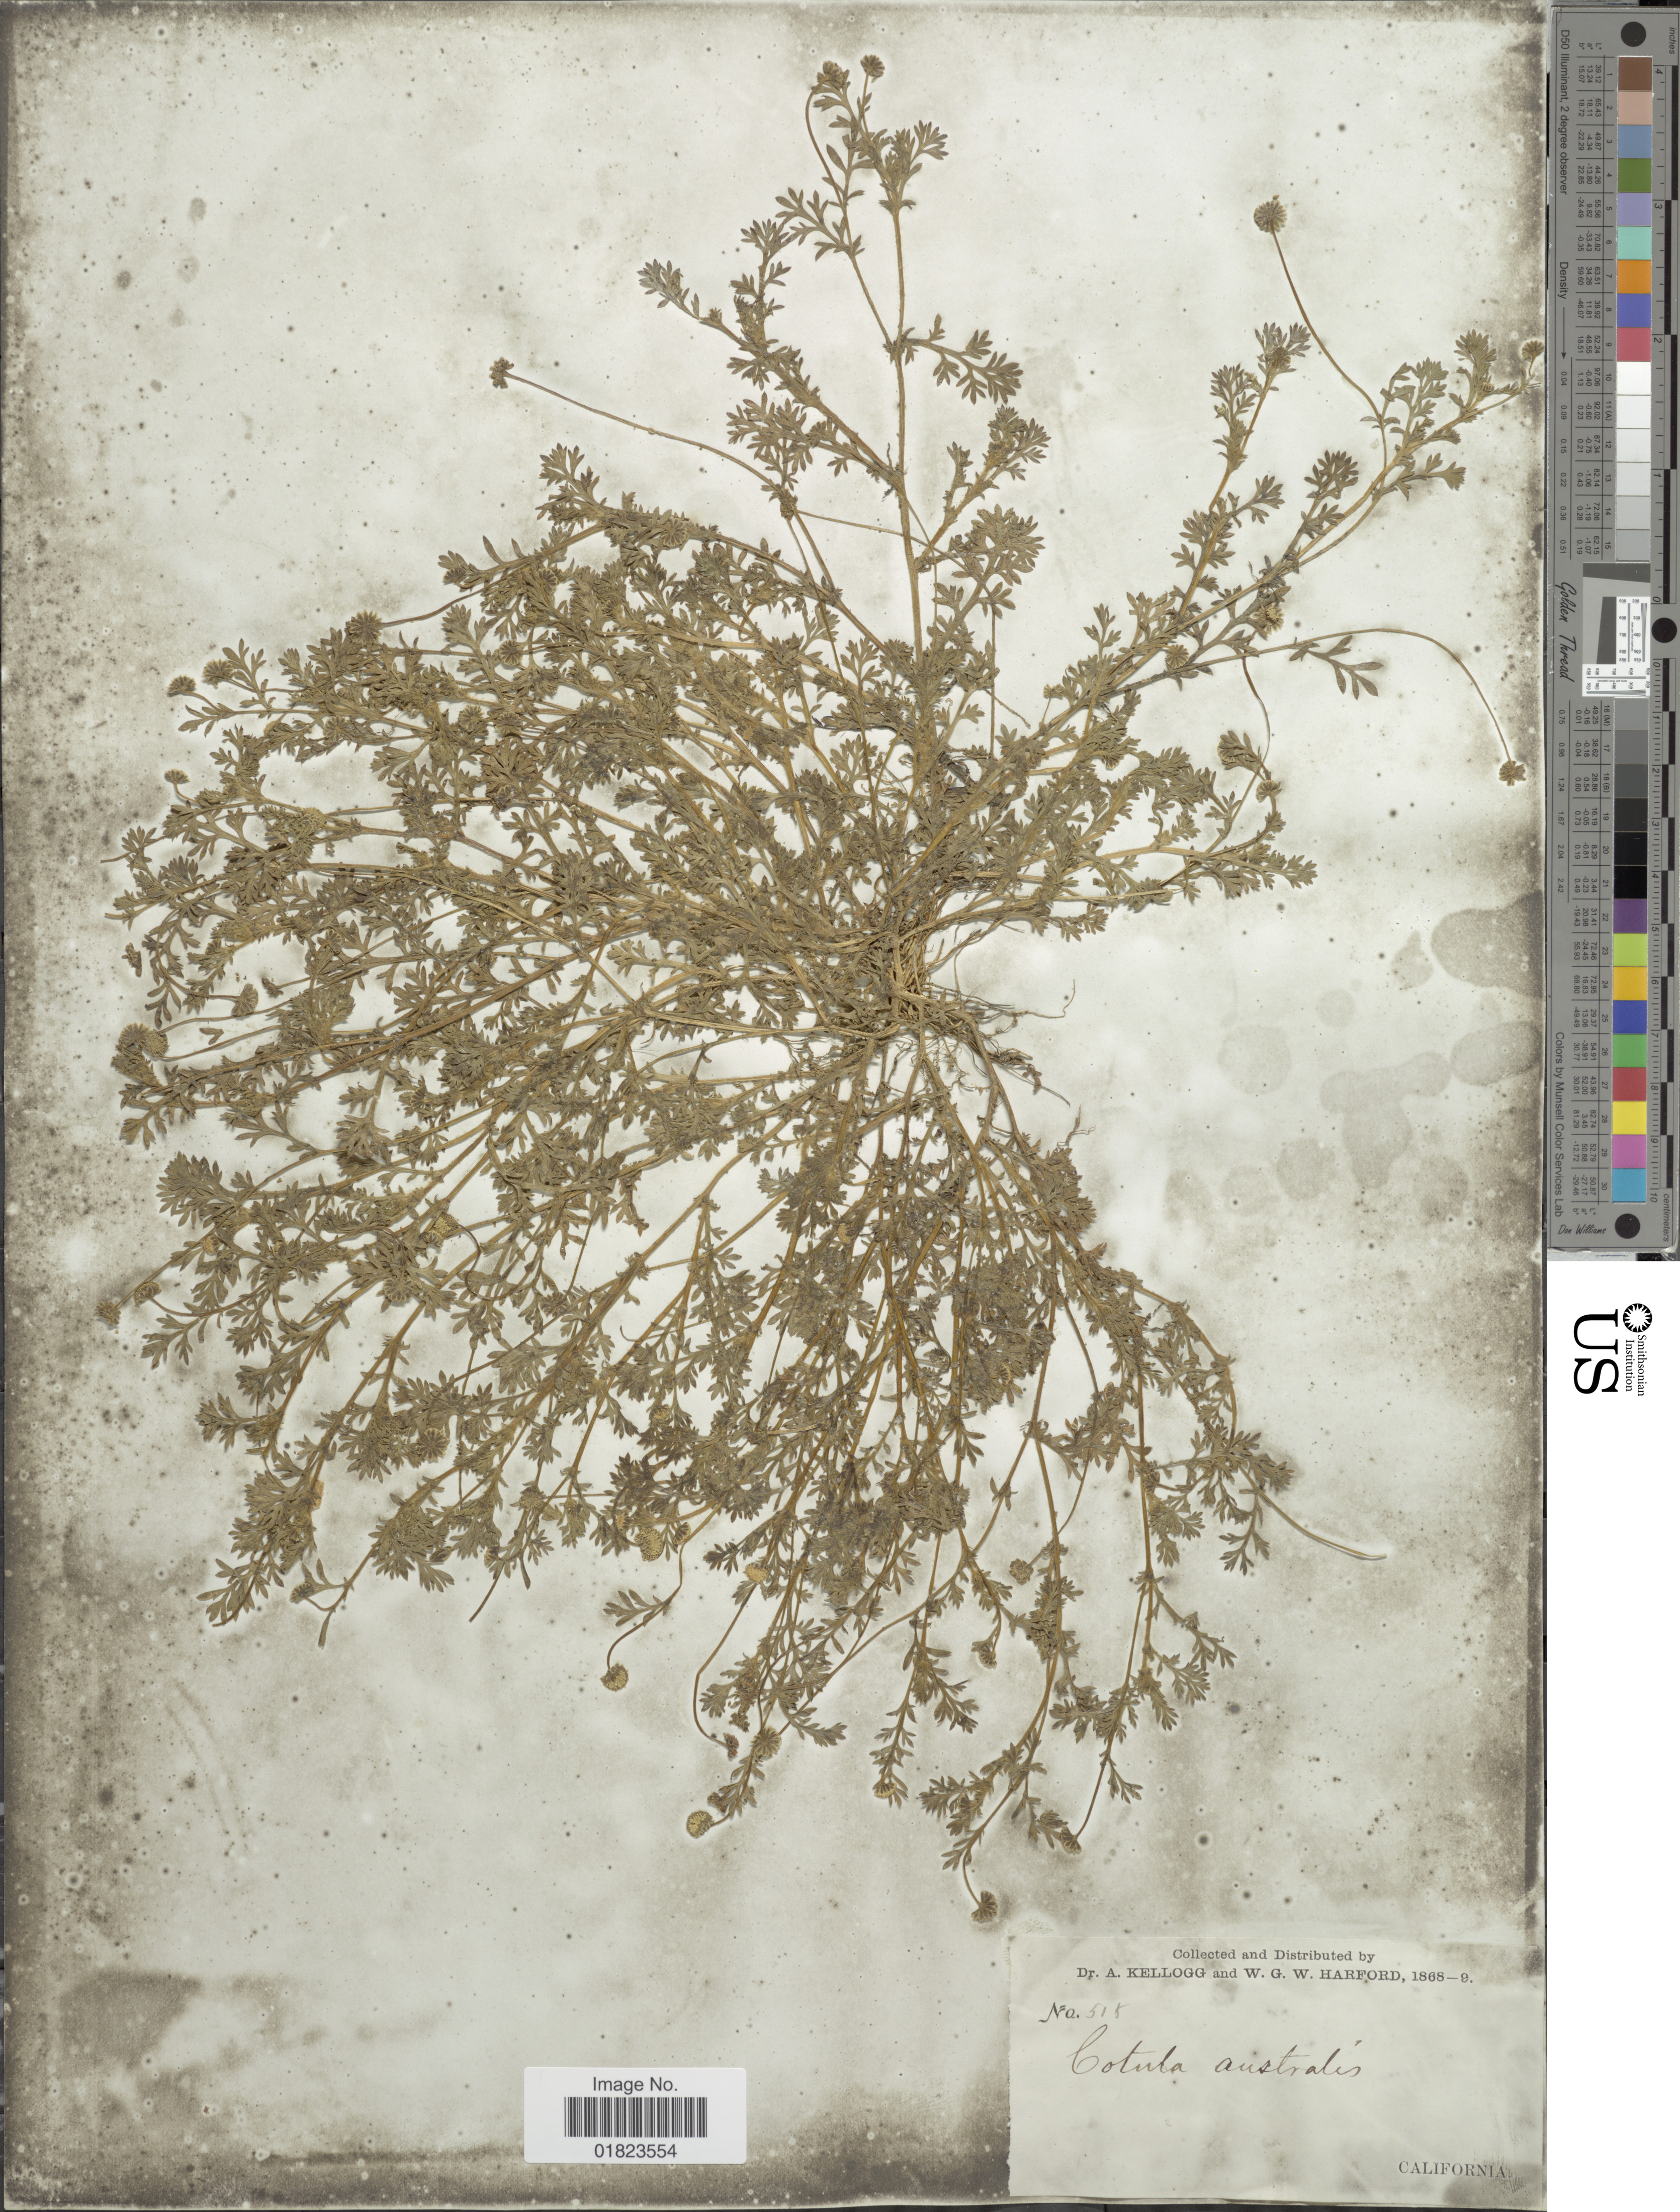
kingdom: Plantae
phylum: Tracheophyta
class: Magnoliopsida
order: Asterales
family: Asteraceae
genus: Cotula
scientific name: Cotula australis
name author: (Sieber ex Spreng.) Hook. f.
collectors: A. Kellogg & W. G. W. Harford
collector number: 518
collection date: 1868/1869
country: United States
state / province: California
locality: California